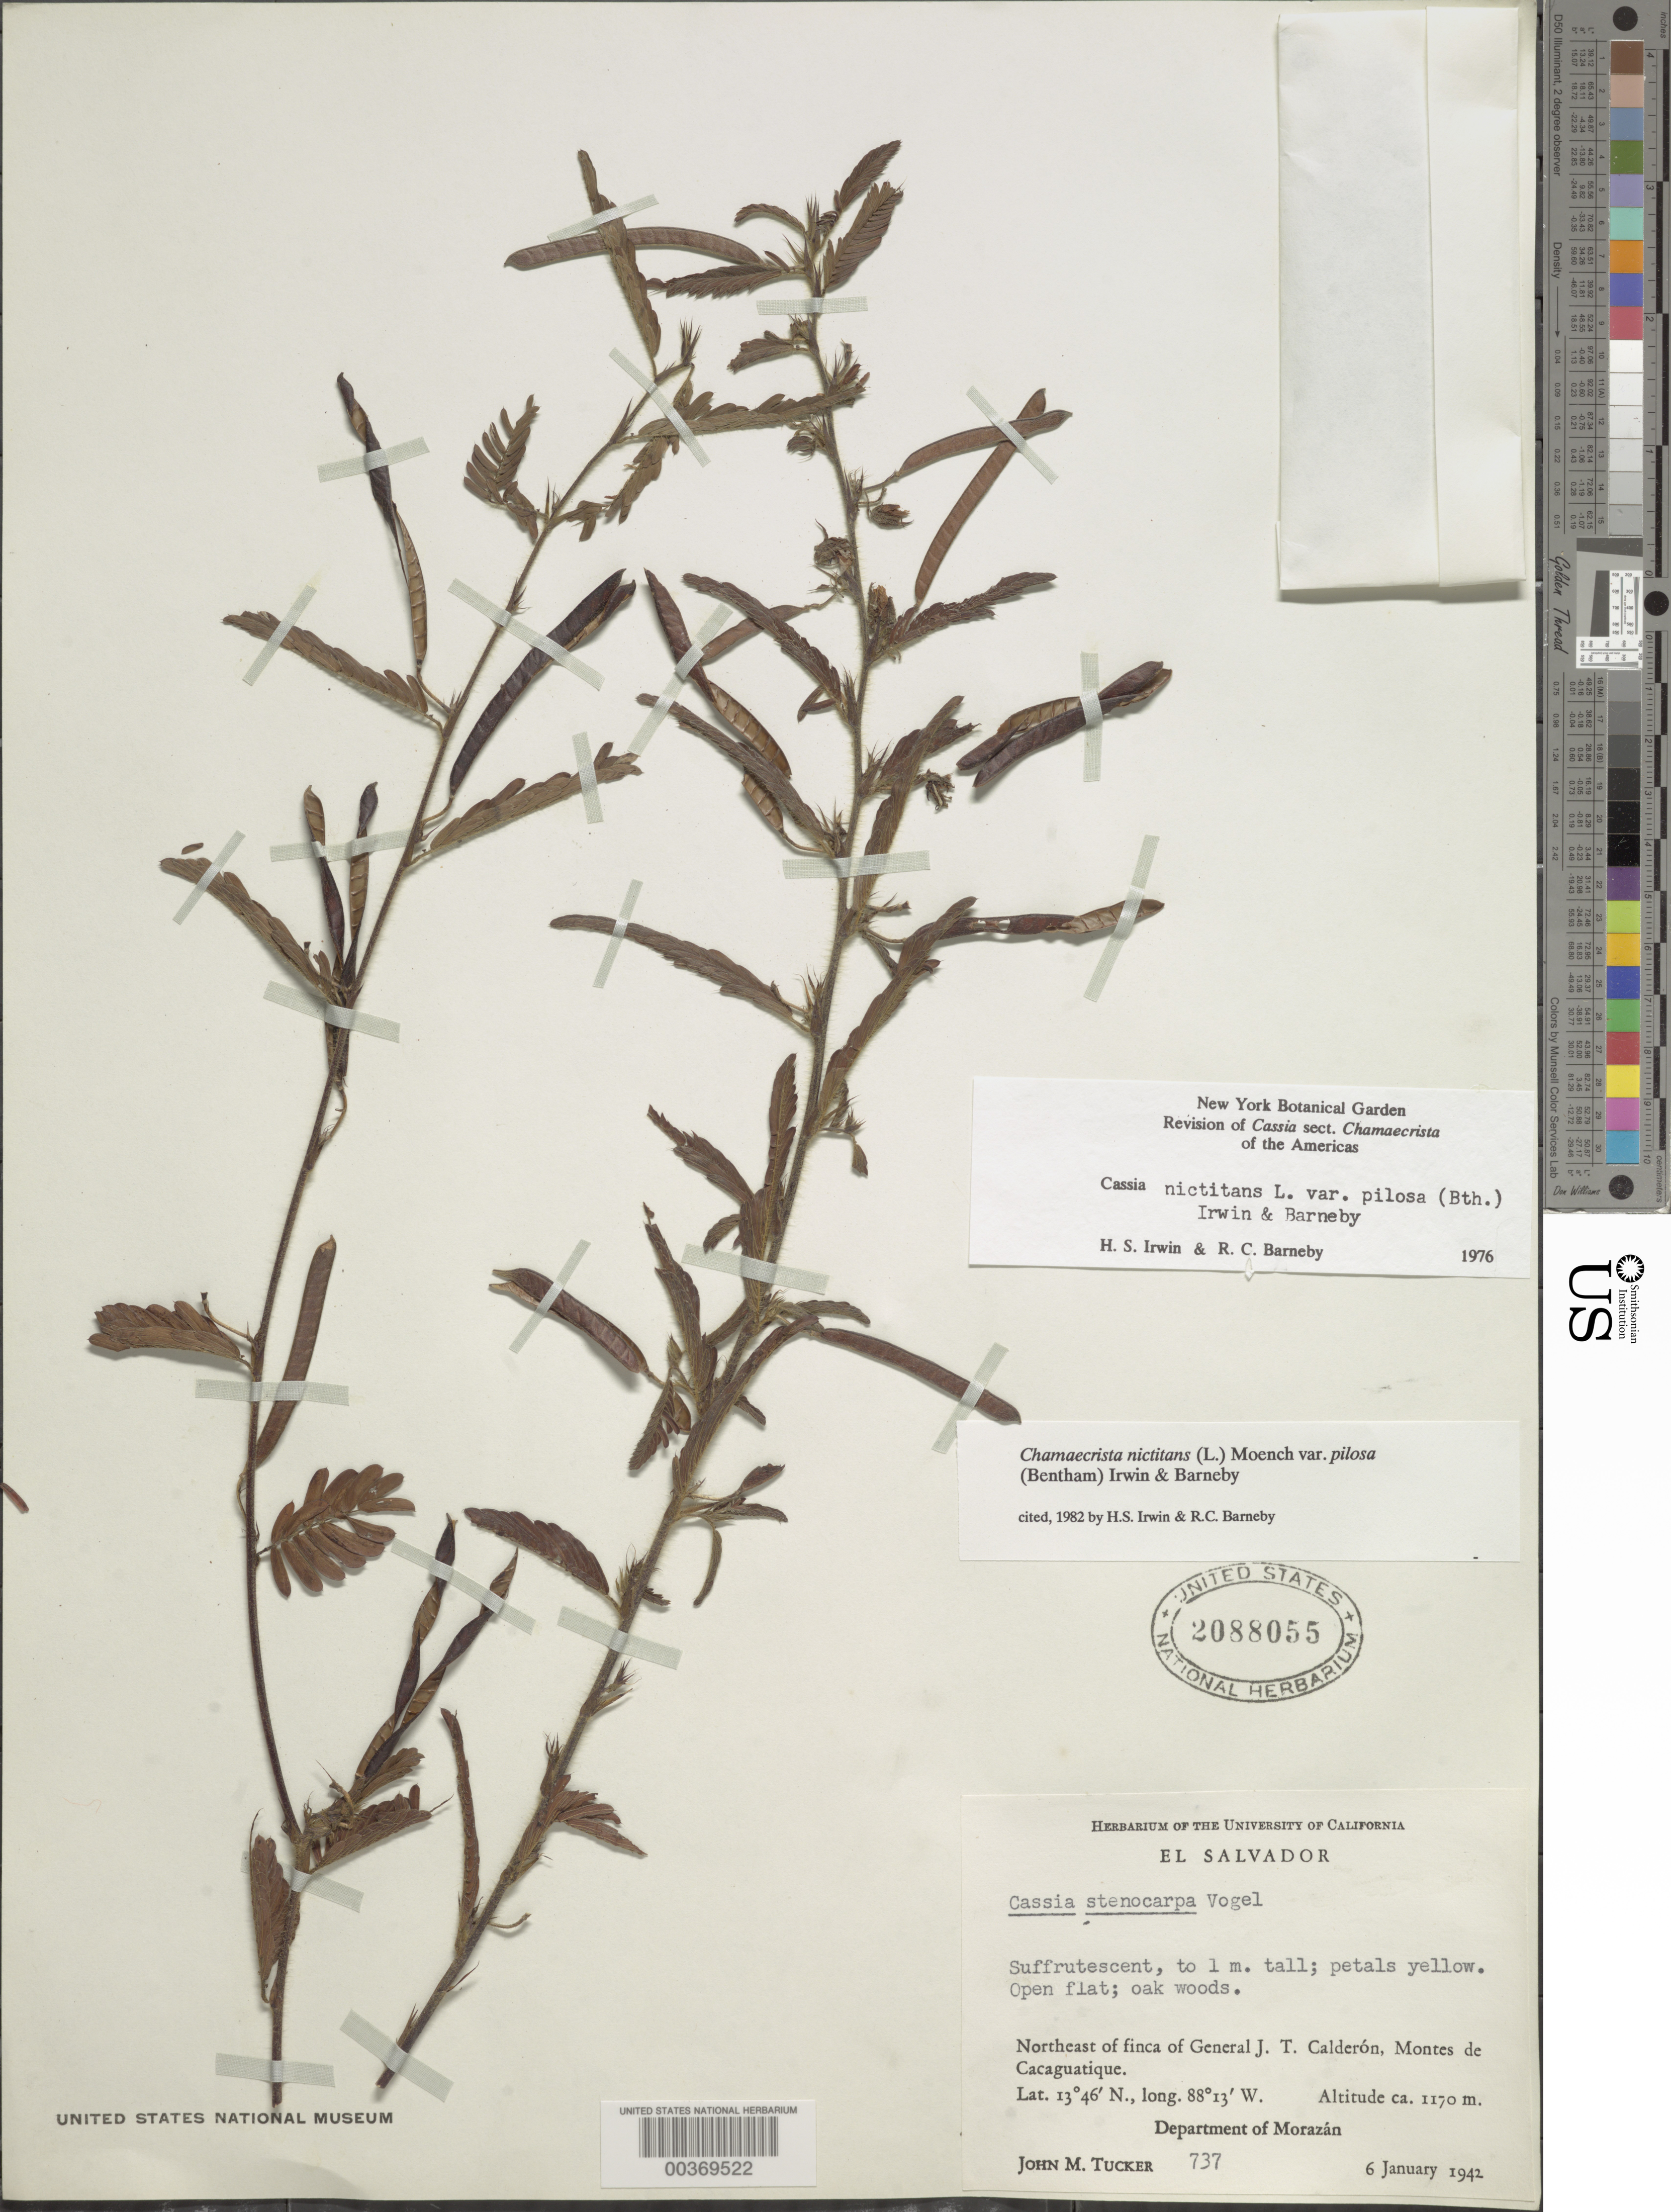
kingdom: Plantae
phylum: Tracheophyta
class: Magnoliopsida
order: Fabales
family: Fabaceae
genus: Chamaecrista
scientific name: Chamaecrista nictitans var. pilosa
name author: (Benth.) H.S. Irwin & Barneby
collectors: J. M. Tucker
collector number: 737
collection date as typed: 06 Jan 1942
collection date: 1942-01-06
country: El Salvador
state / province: Morazán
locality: Ne of finca of general j.t. calderon, montes de cacguatique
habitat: Open flat; woods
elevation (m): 1170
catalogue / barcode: US 2088055